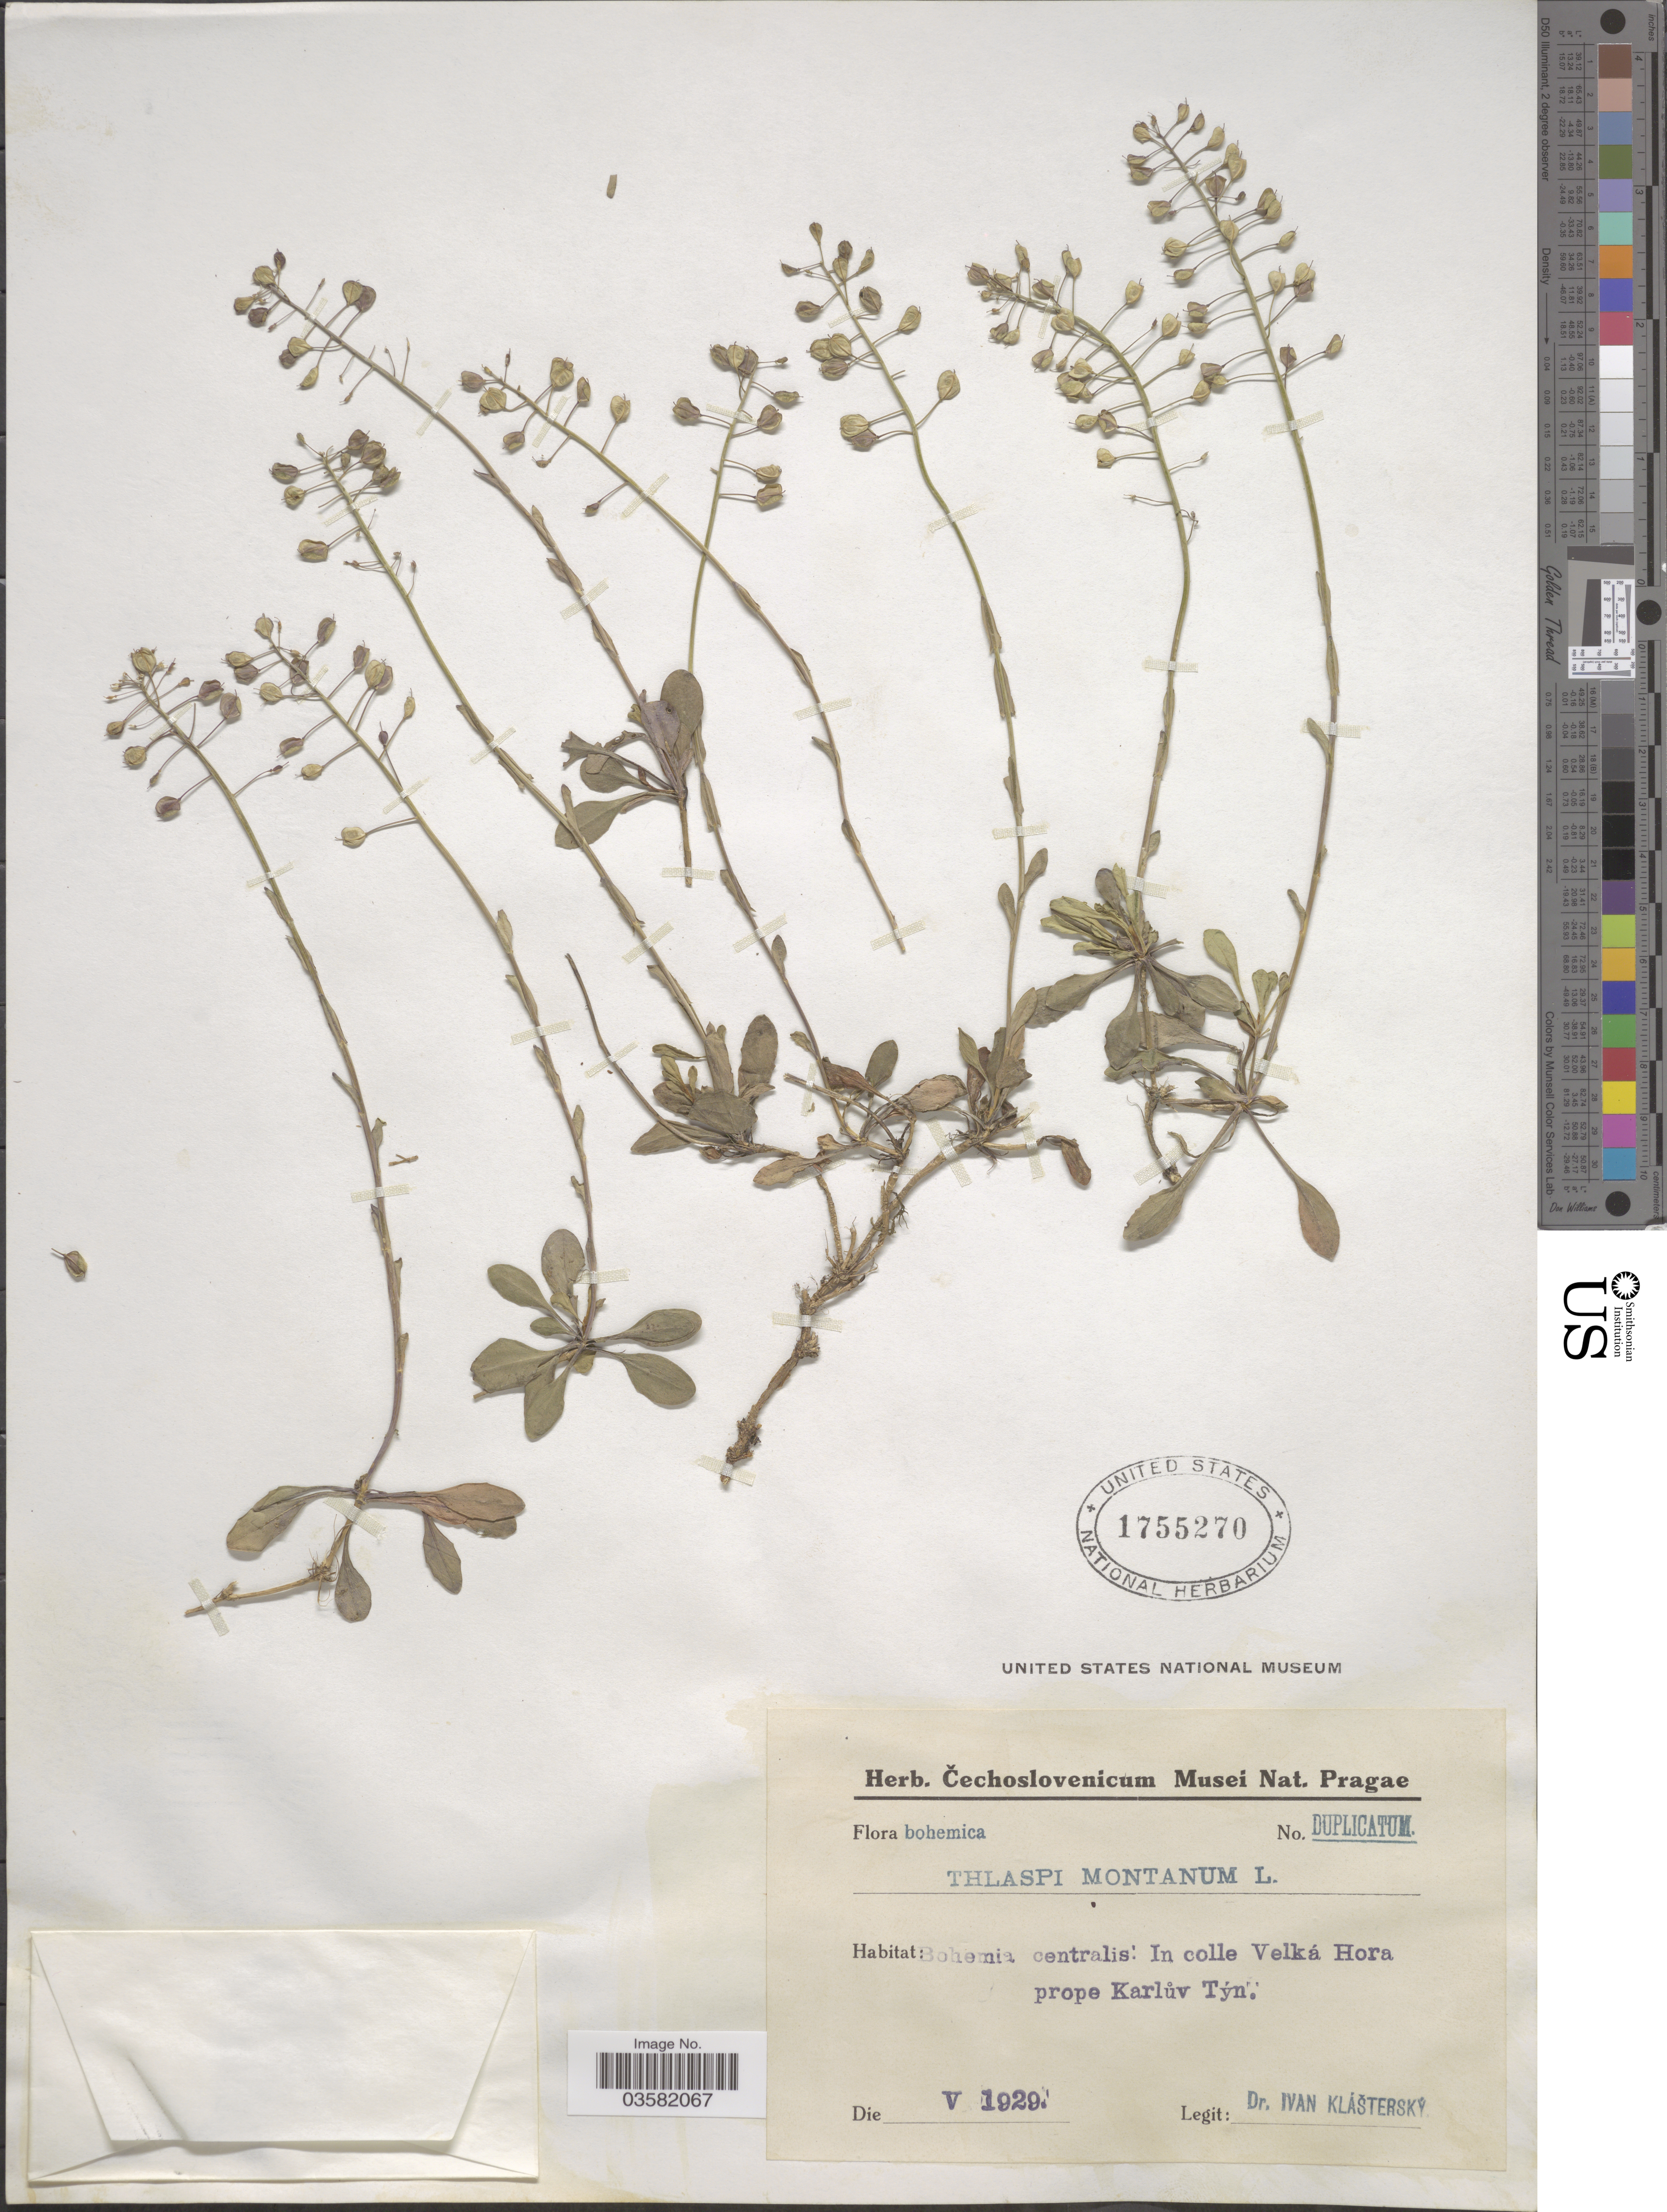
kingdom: Plantae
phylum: Tracheophyta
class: Magnoliopsida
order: Brassicales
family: Brassicaceae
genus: Thlaspi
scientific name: Thlaspi montanum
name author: L.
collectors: I. Klášterský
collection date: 1929-05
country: Czechia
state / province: Central Bohemian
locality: Bohemica. Bohemia centralis: In colle Velká Hora prope Karlův Týn.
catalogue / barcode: US 1755270